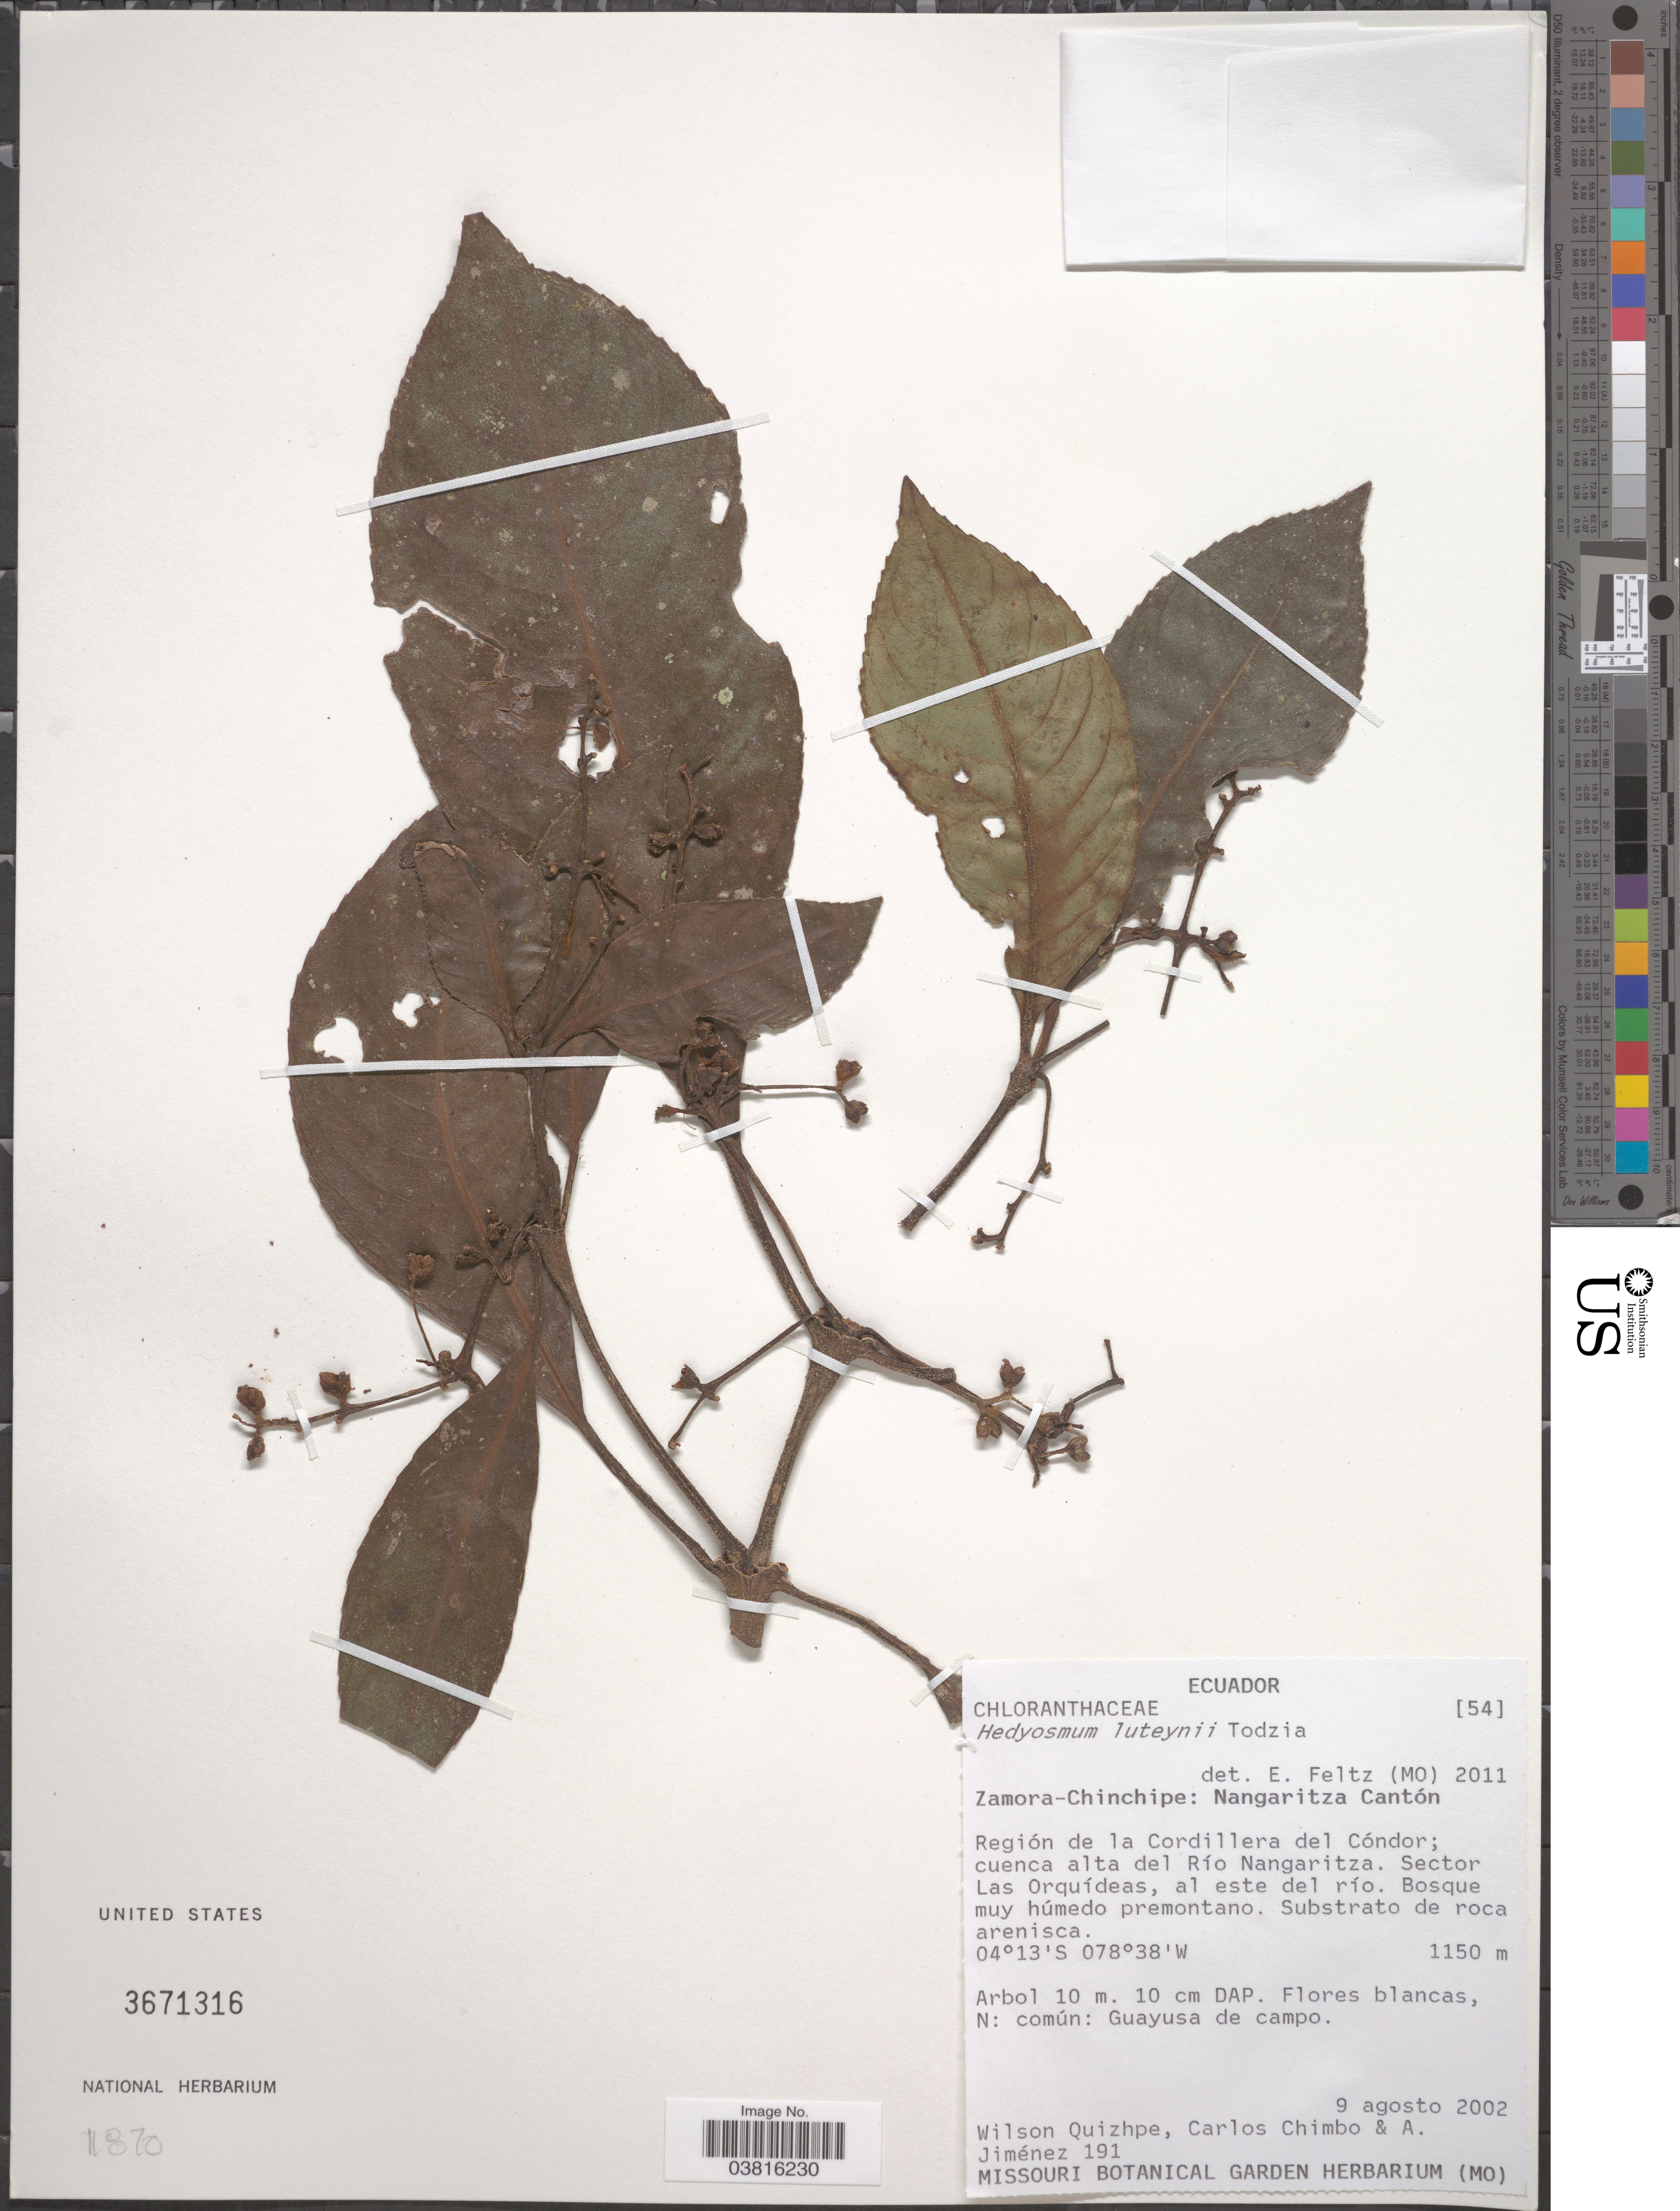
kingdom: Plantae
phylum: Tracheophyta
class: Magnoliopsida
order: Chloranthales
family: Chloranthaceae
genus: Hedyosmum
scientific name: Hedyosmum luteynii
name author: Todzia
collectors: W. Quizhpe, C. Chimbo & A. Jimenez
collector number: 191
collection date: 2002-08-09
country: Ecuador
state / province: Zamora-Chinchipe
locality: Nangaritza Cantón. Región de la Cordillera del Cóndor; cuenca alta del Río Nangaritza. Sector Las Orquídeas, al este del río.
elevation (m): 1150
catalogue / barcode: US 3671316